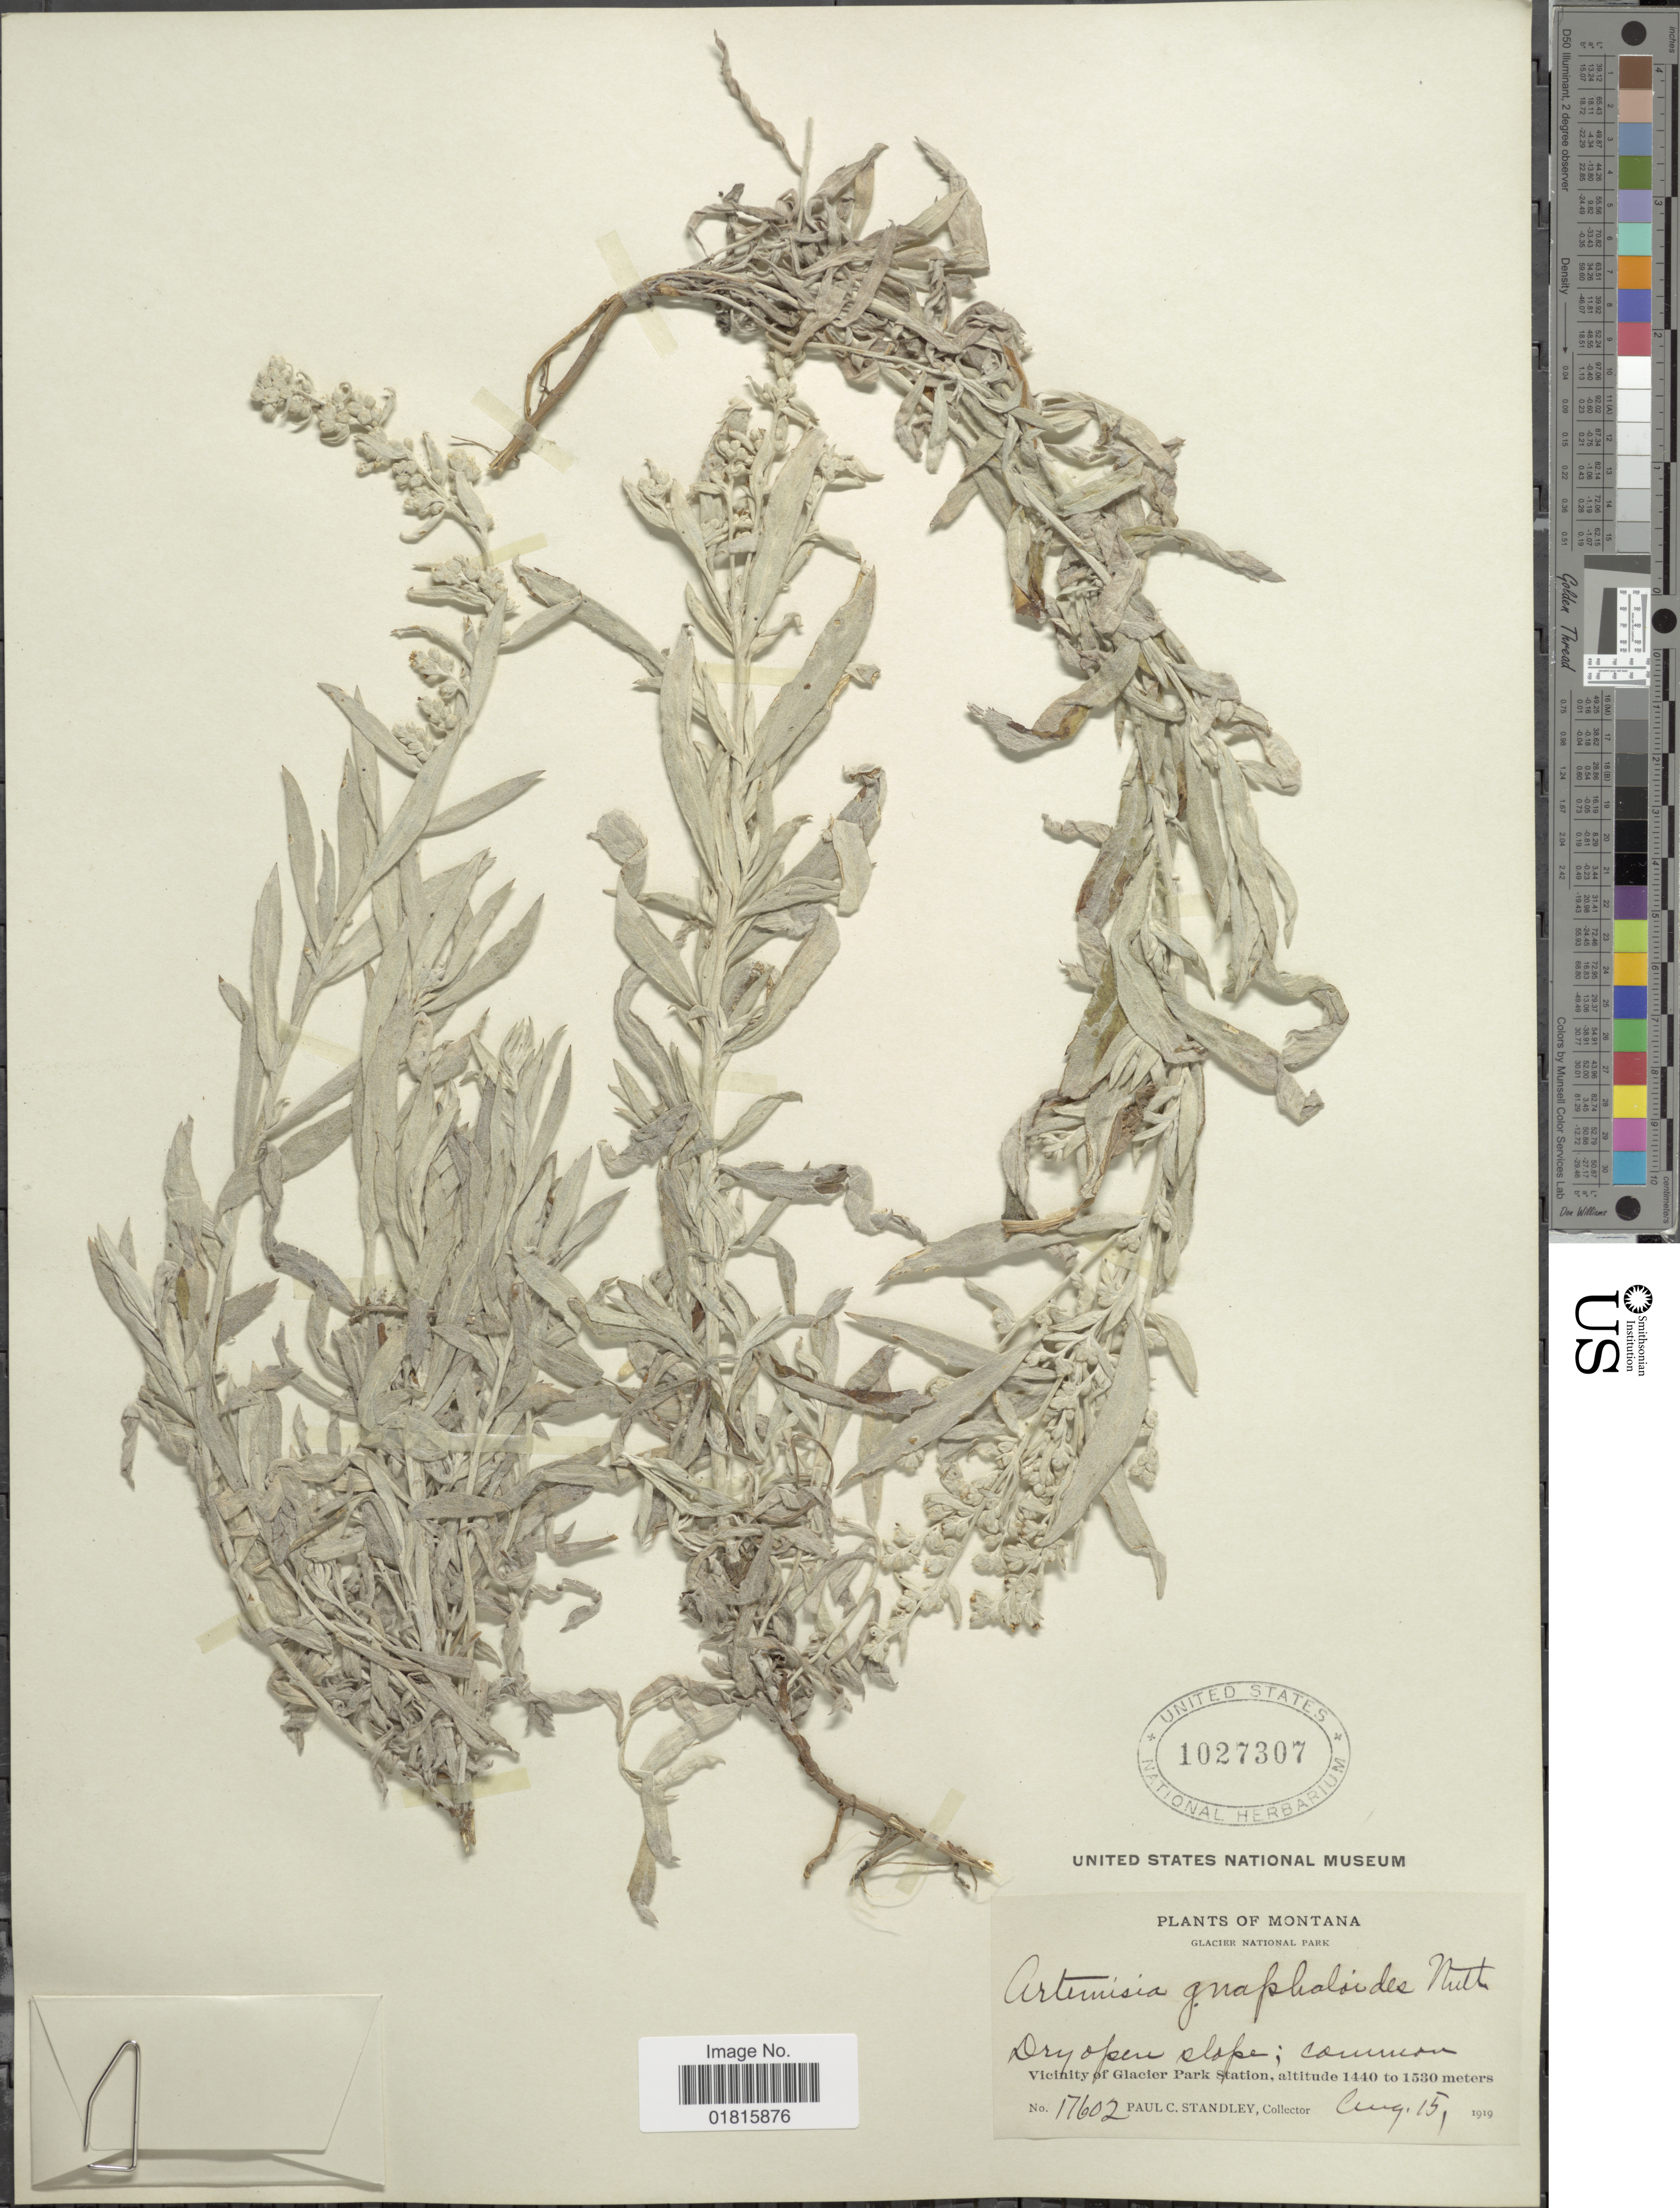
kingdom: Plantae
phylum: Tracheophyta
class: Magnoliopsida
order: Asterales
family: Asteraceae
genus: Artemisia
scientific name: Artemisia gnaphaloides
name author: Nutt.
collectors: P. C. Standley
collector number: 17602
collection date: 1919-08-15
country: United States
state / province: Montana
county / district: Glacier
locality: Glacier National Park, Vicinity of Glacier Park Station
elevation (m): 1440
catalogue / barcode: US 1027307